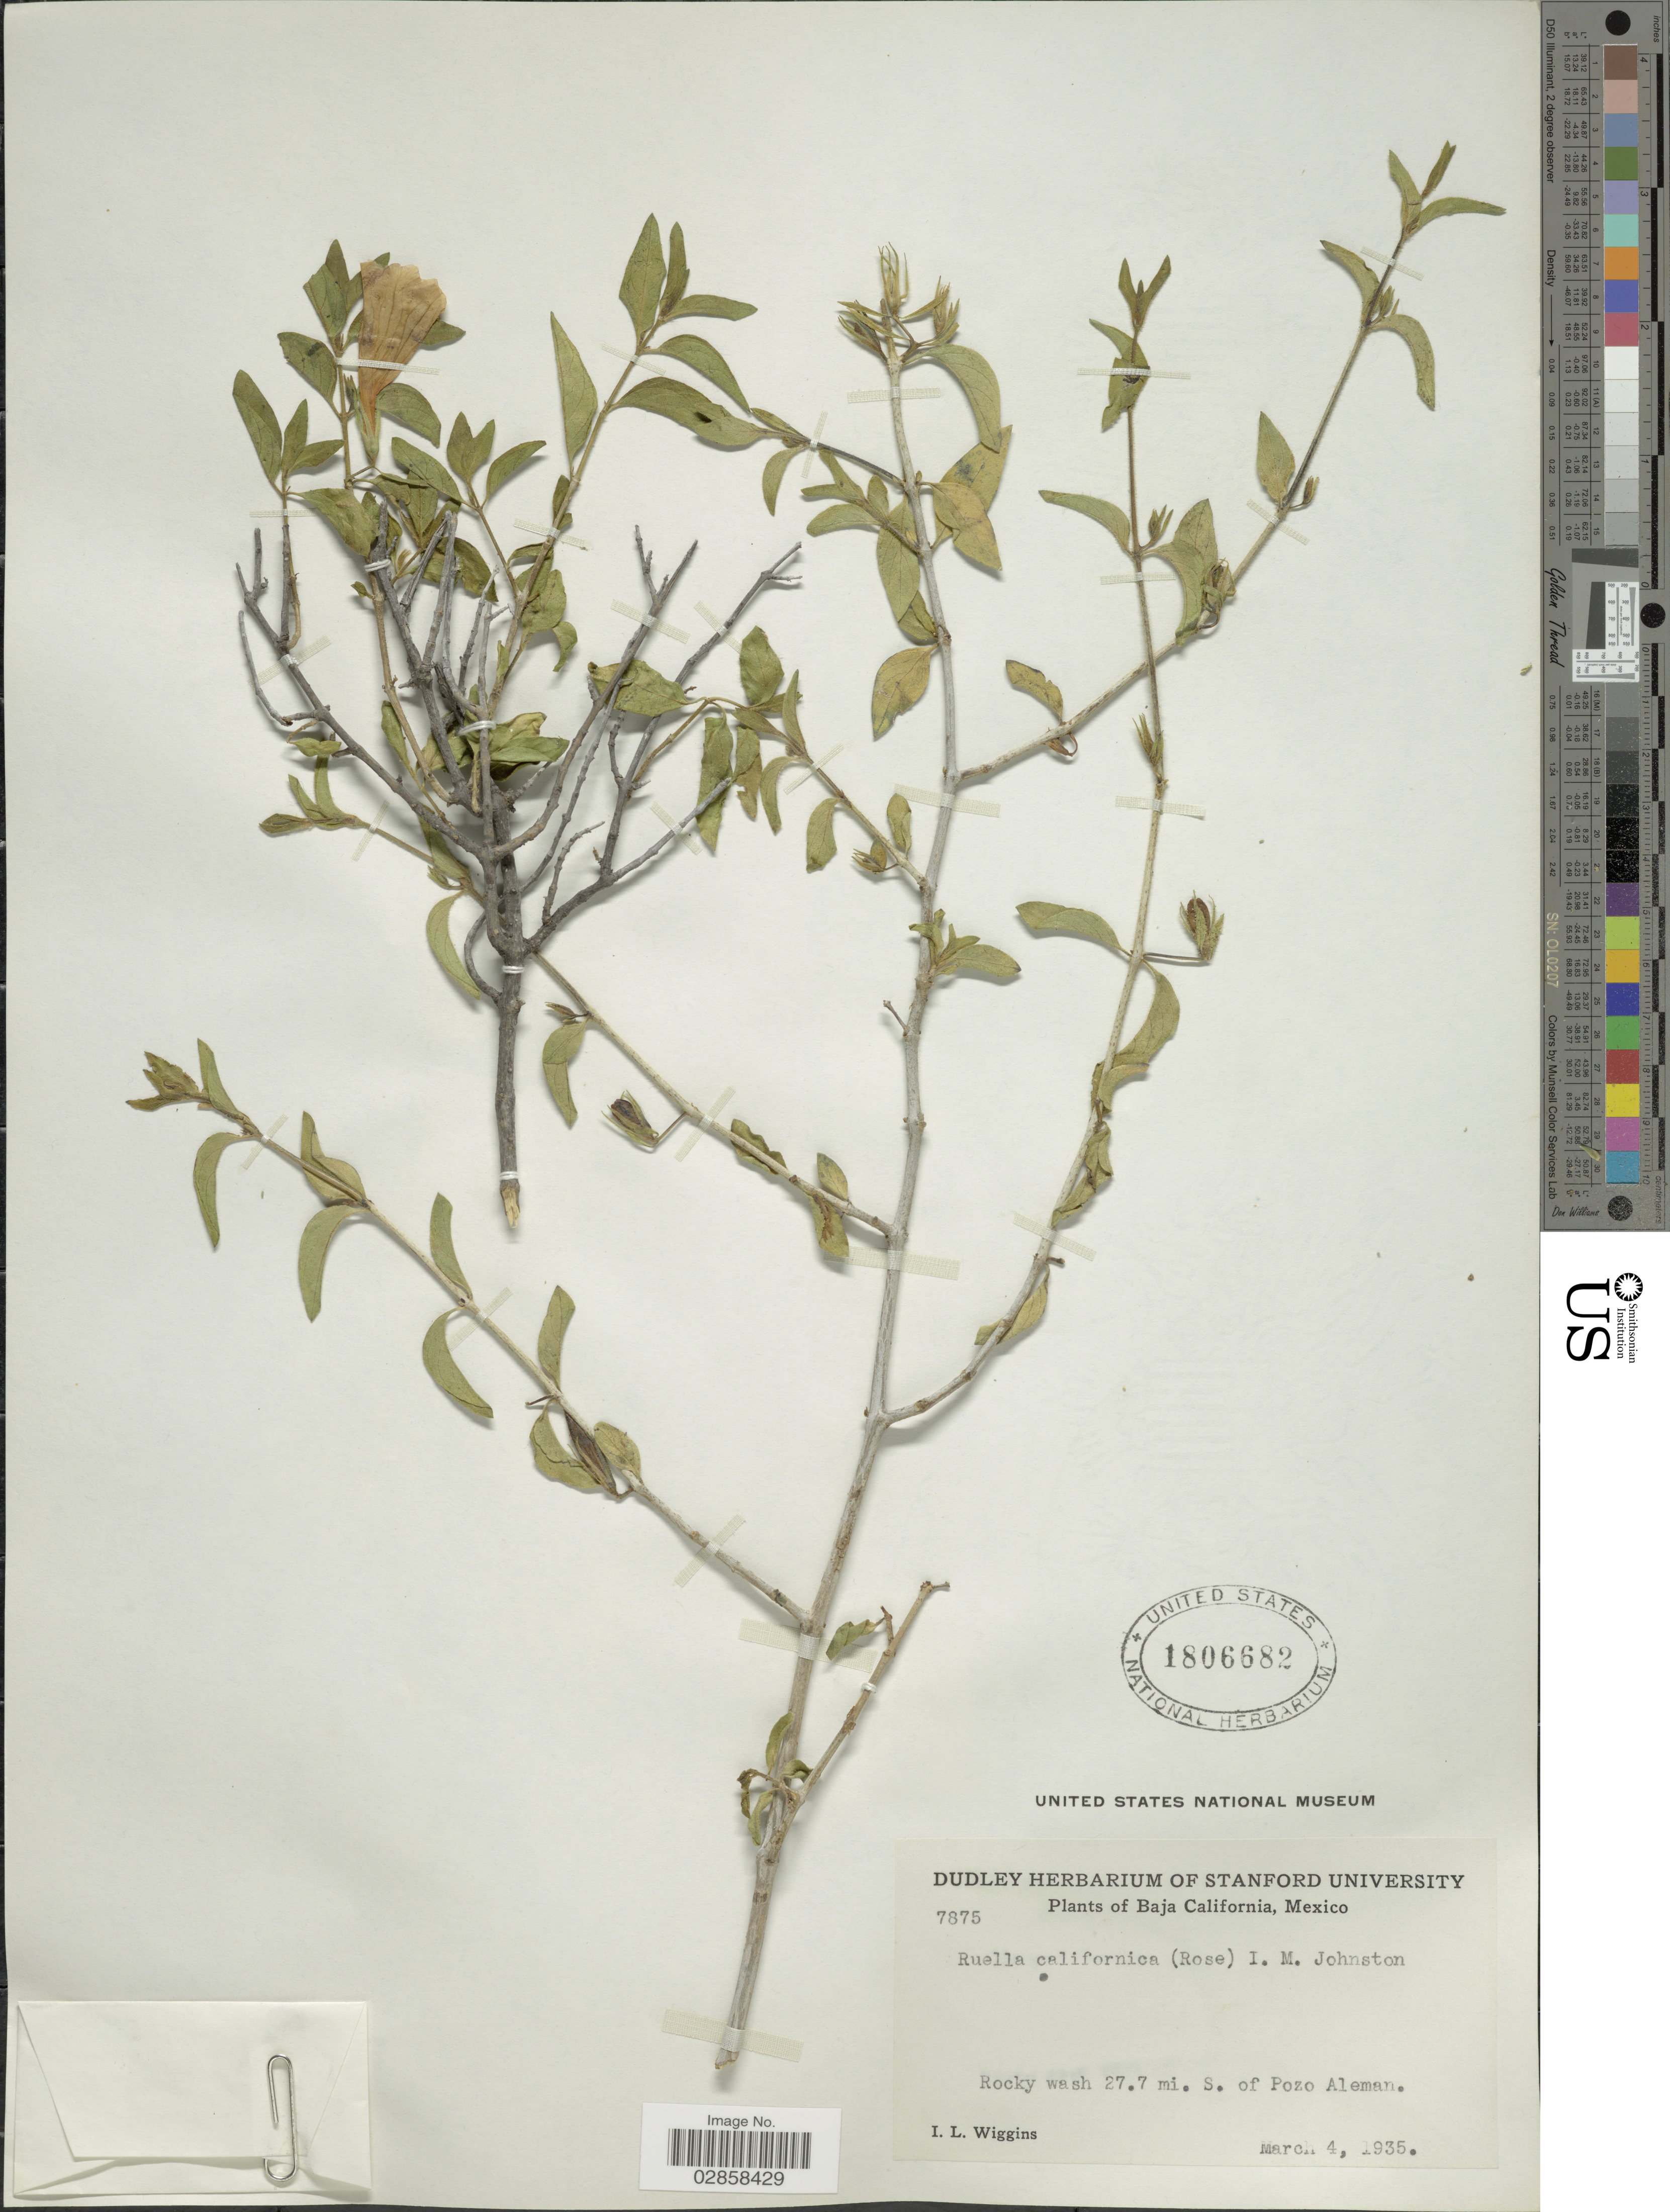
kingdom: Plantae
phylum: Tracheophyta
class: Magnoliopsida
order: Lamiales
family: Acanthaceae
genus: Ruellia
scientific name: Ruellia californica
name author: (Rose) I.M. Johnst.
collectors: I. L. Wiggins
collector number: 7875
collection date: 1935-03-04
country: Mexico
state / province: Baja California Norte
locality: Rocky wash 27.7 mi. S. of Pozo Aleman.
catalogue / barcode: US 1806682